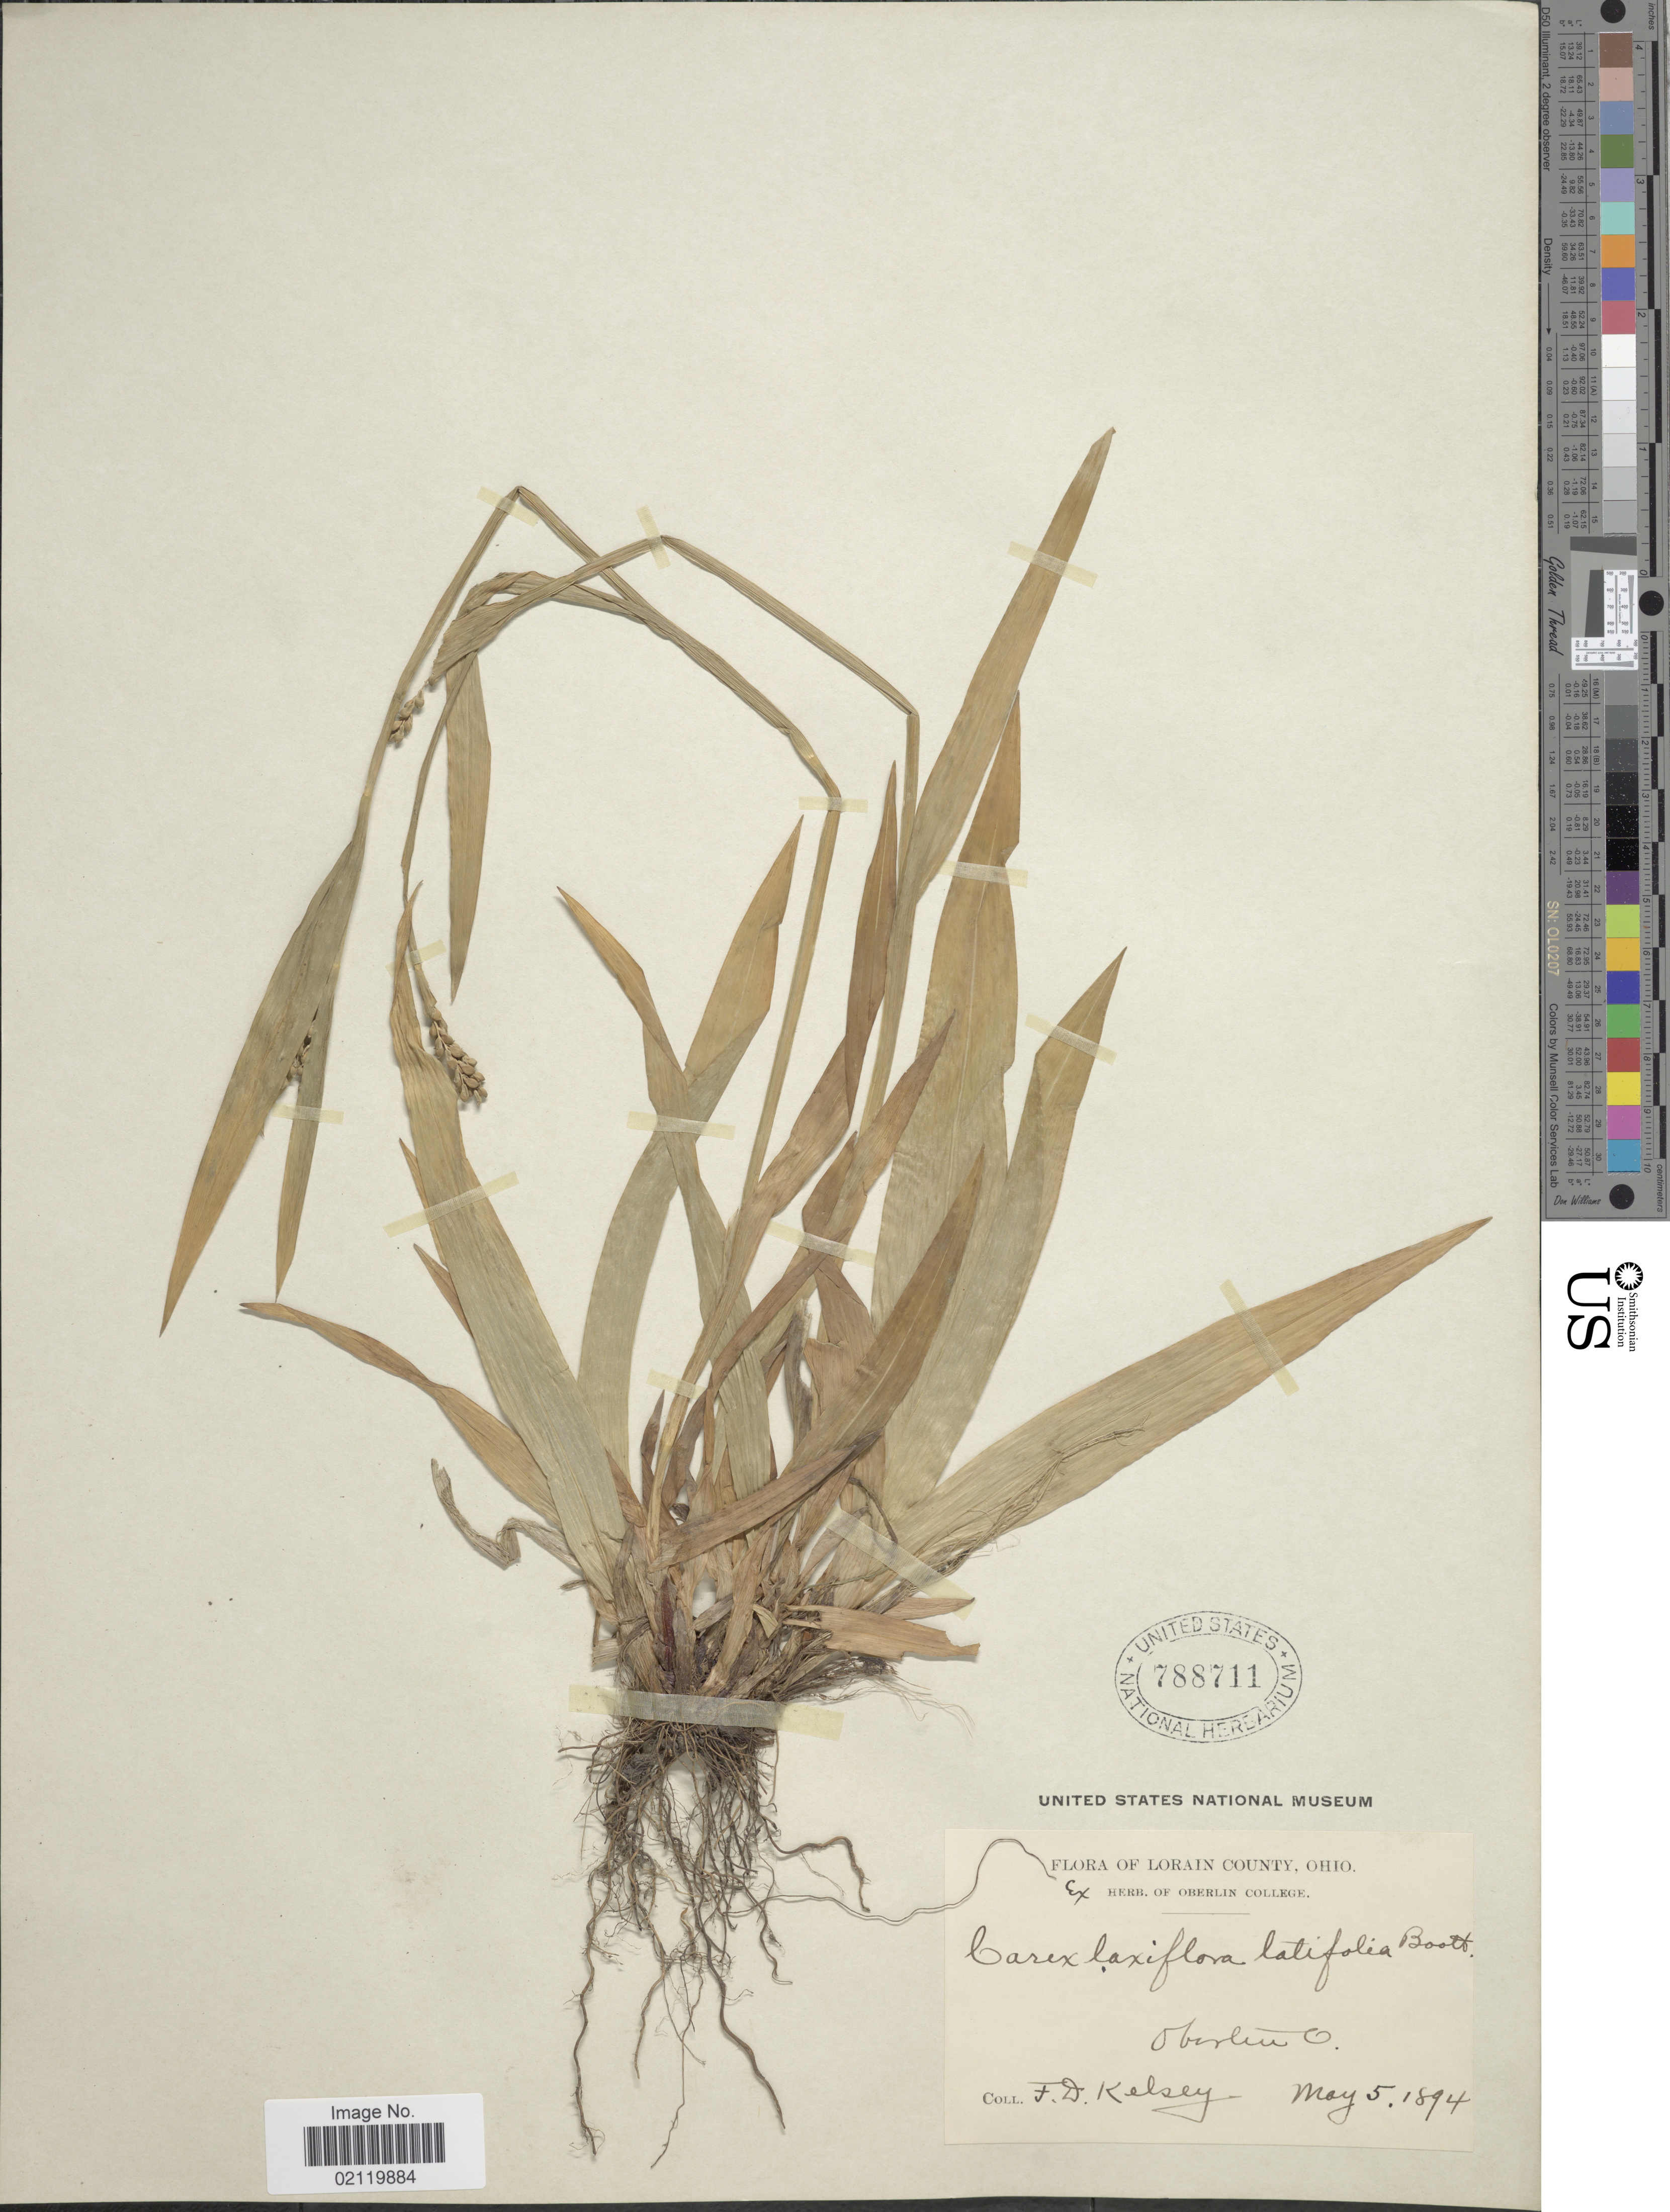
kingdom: Plantae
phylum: Tracheophyta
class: Liliopsida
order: Poales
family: Cyperaceae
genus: Carex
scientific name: Carex laxiflora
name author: Lam.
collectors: F. Kelsey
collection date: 1894-05-05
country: United States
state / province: Ohio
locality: Lorain County. Oberlin O.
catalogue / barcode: US 788711